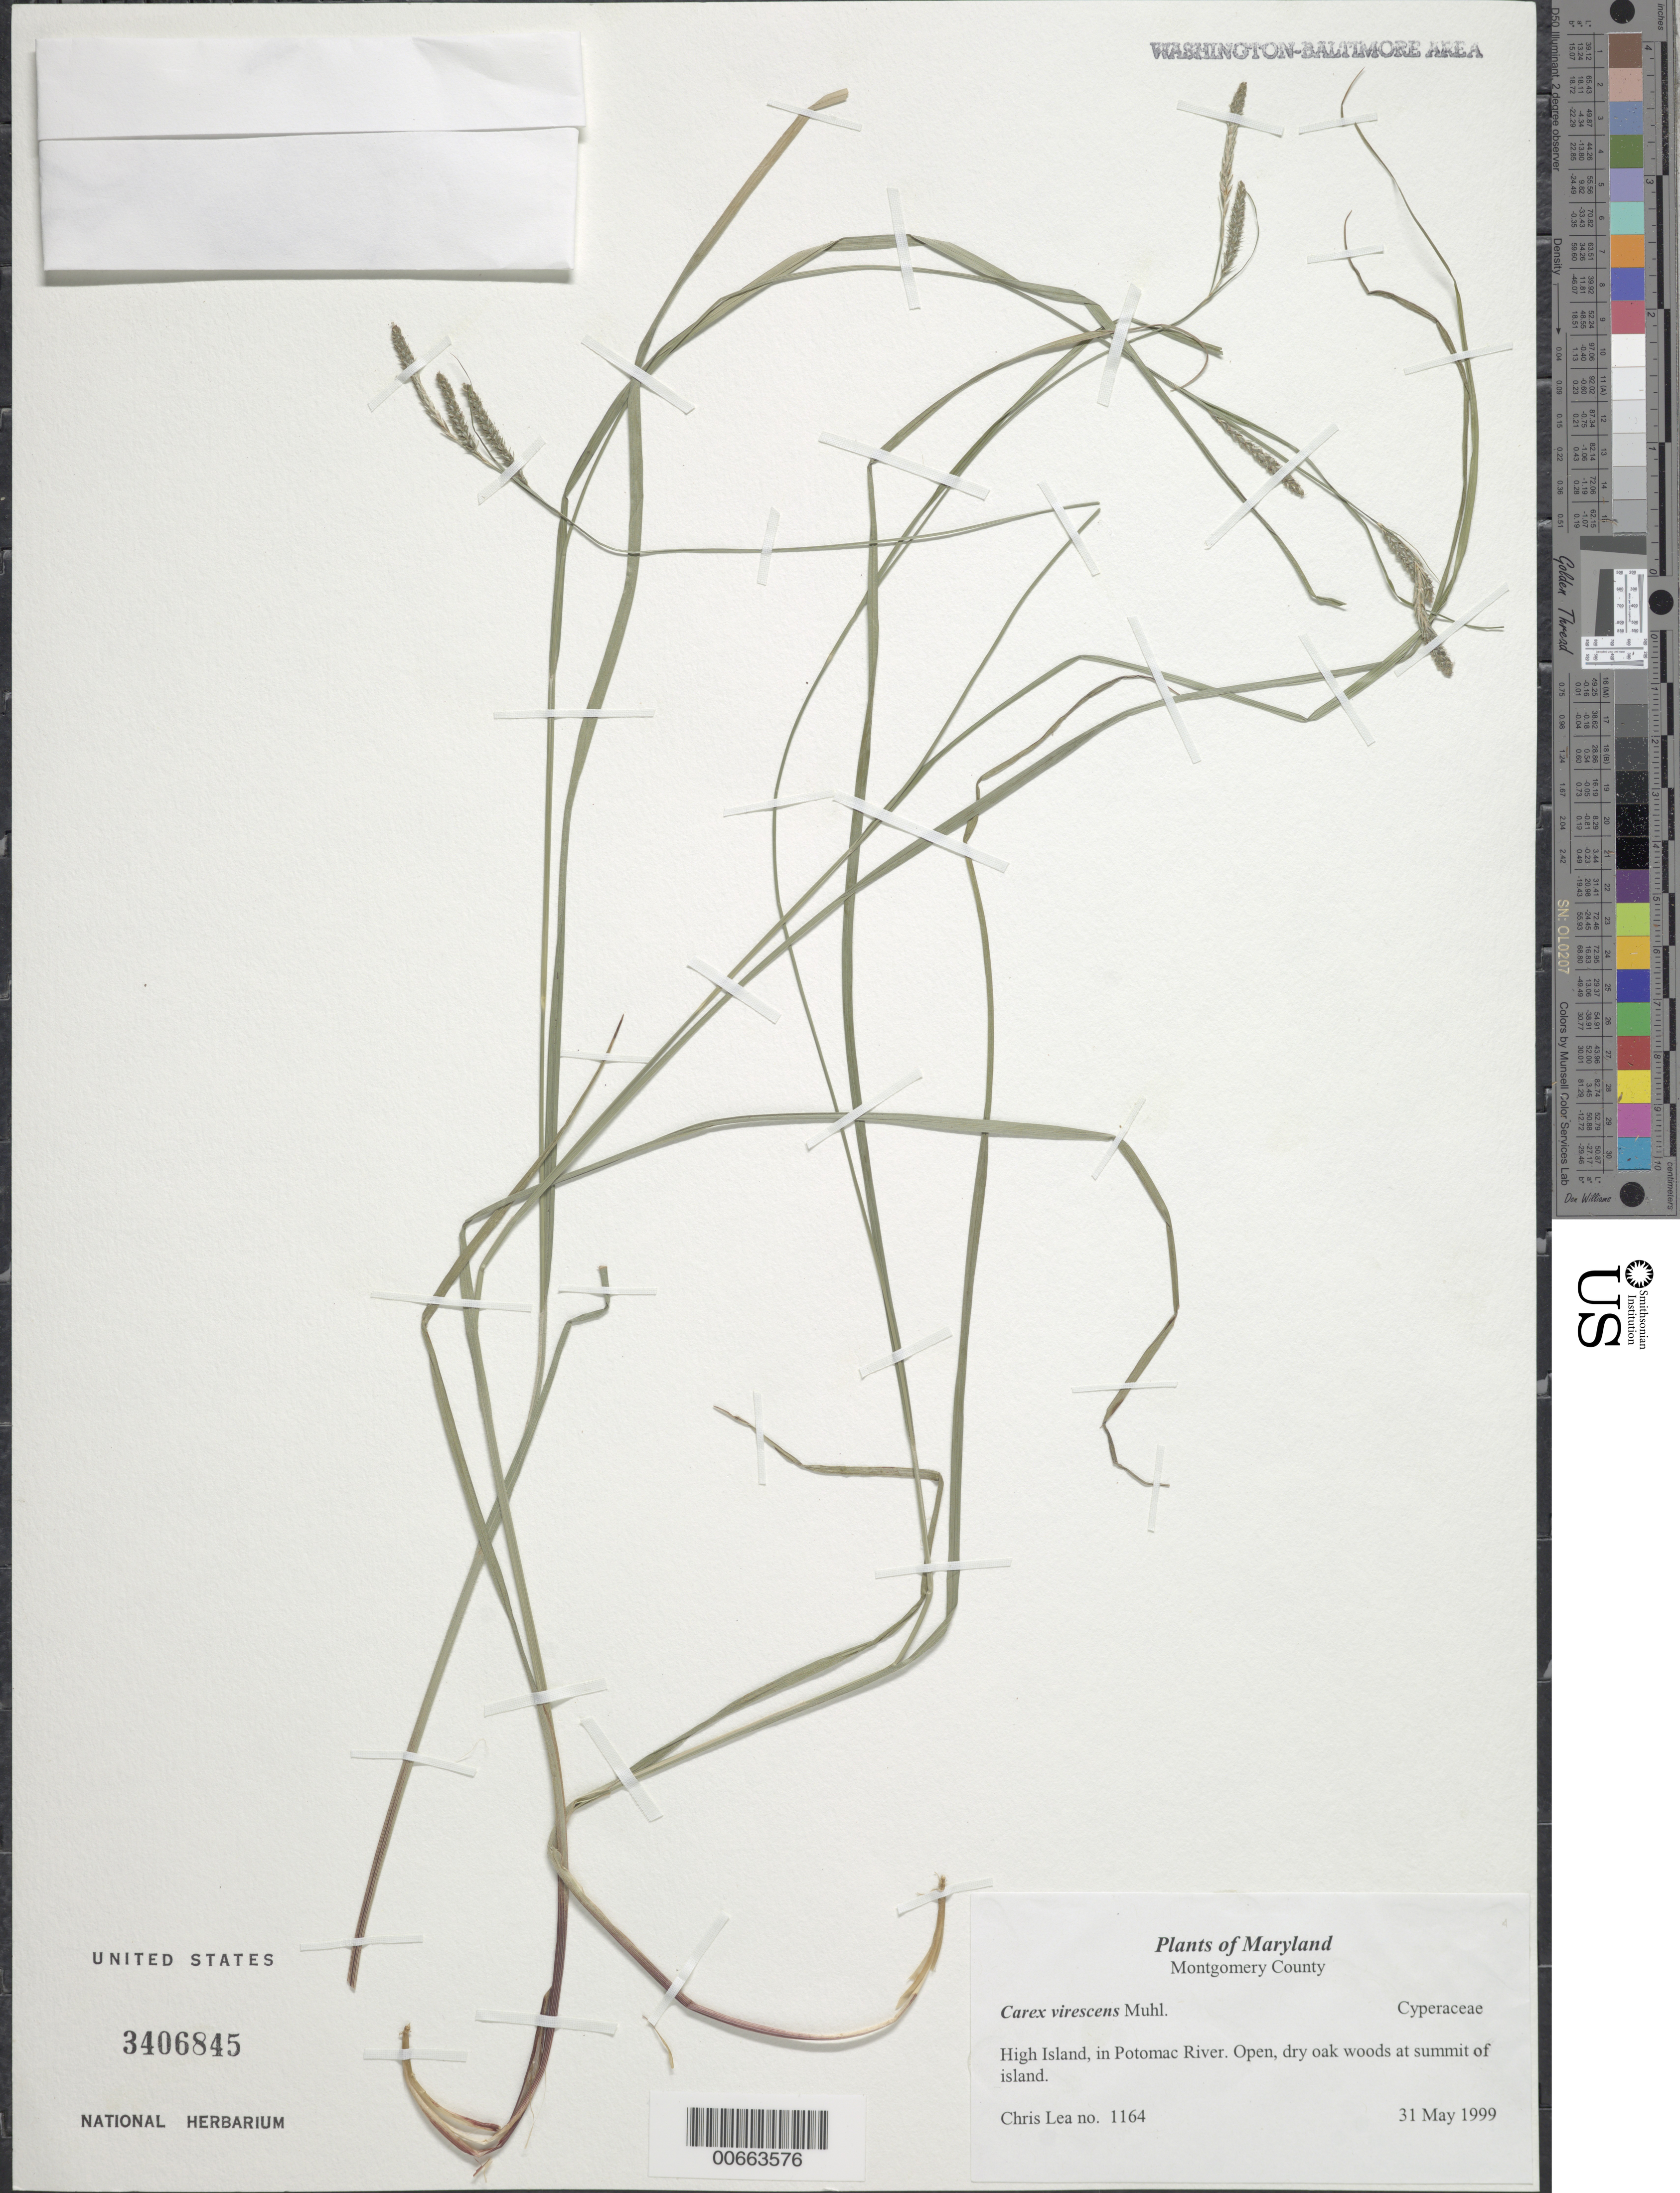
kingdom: Plantae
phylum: Tracheophyta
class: Liliopsida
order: Poales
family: Cyperaceae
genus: Carex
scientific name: Carex virescens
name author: Muhl. ex Willd.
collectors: C. Lea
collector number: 1164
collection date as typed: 31 May 1999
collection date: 1999-05-31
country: United States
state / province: Maryland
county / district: Montgomery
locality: High Island, in Potomac River.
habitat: Open, dry oak woods at summit of island.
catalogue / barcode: US 3406845